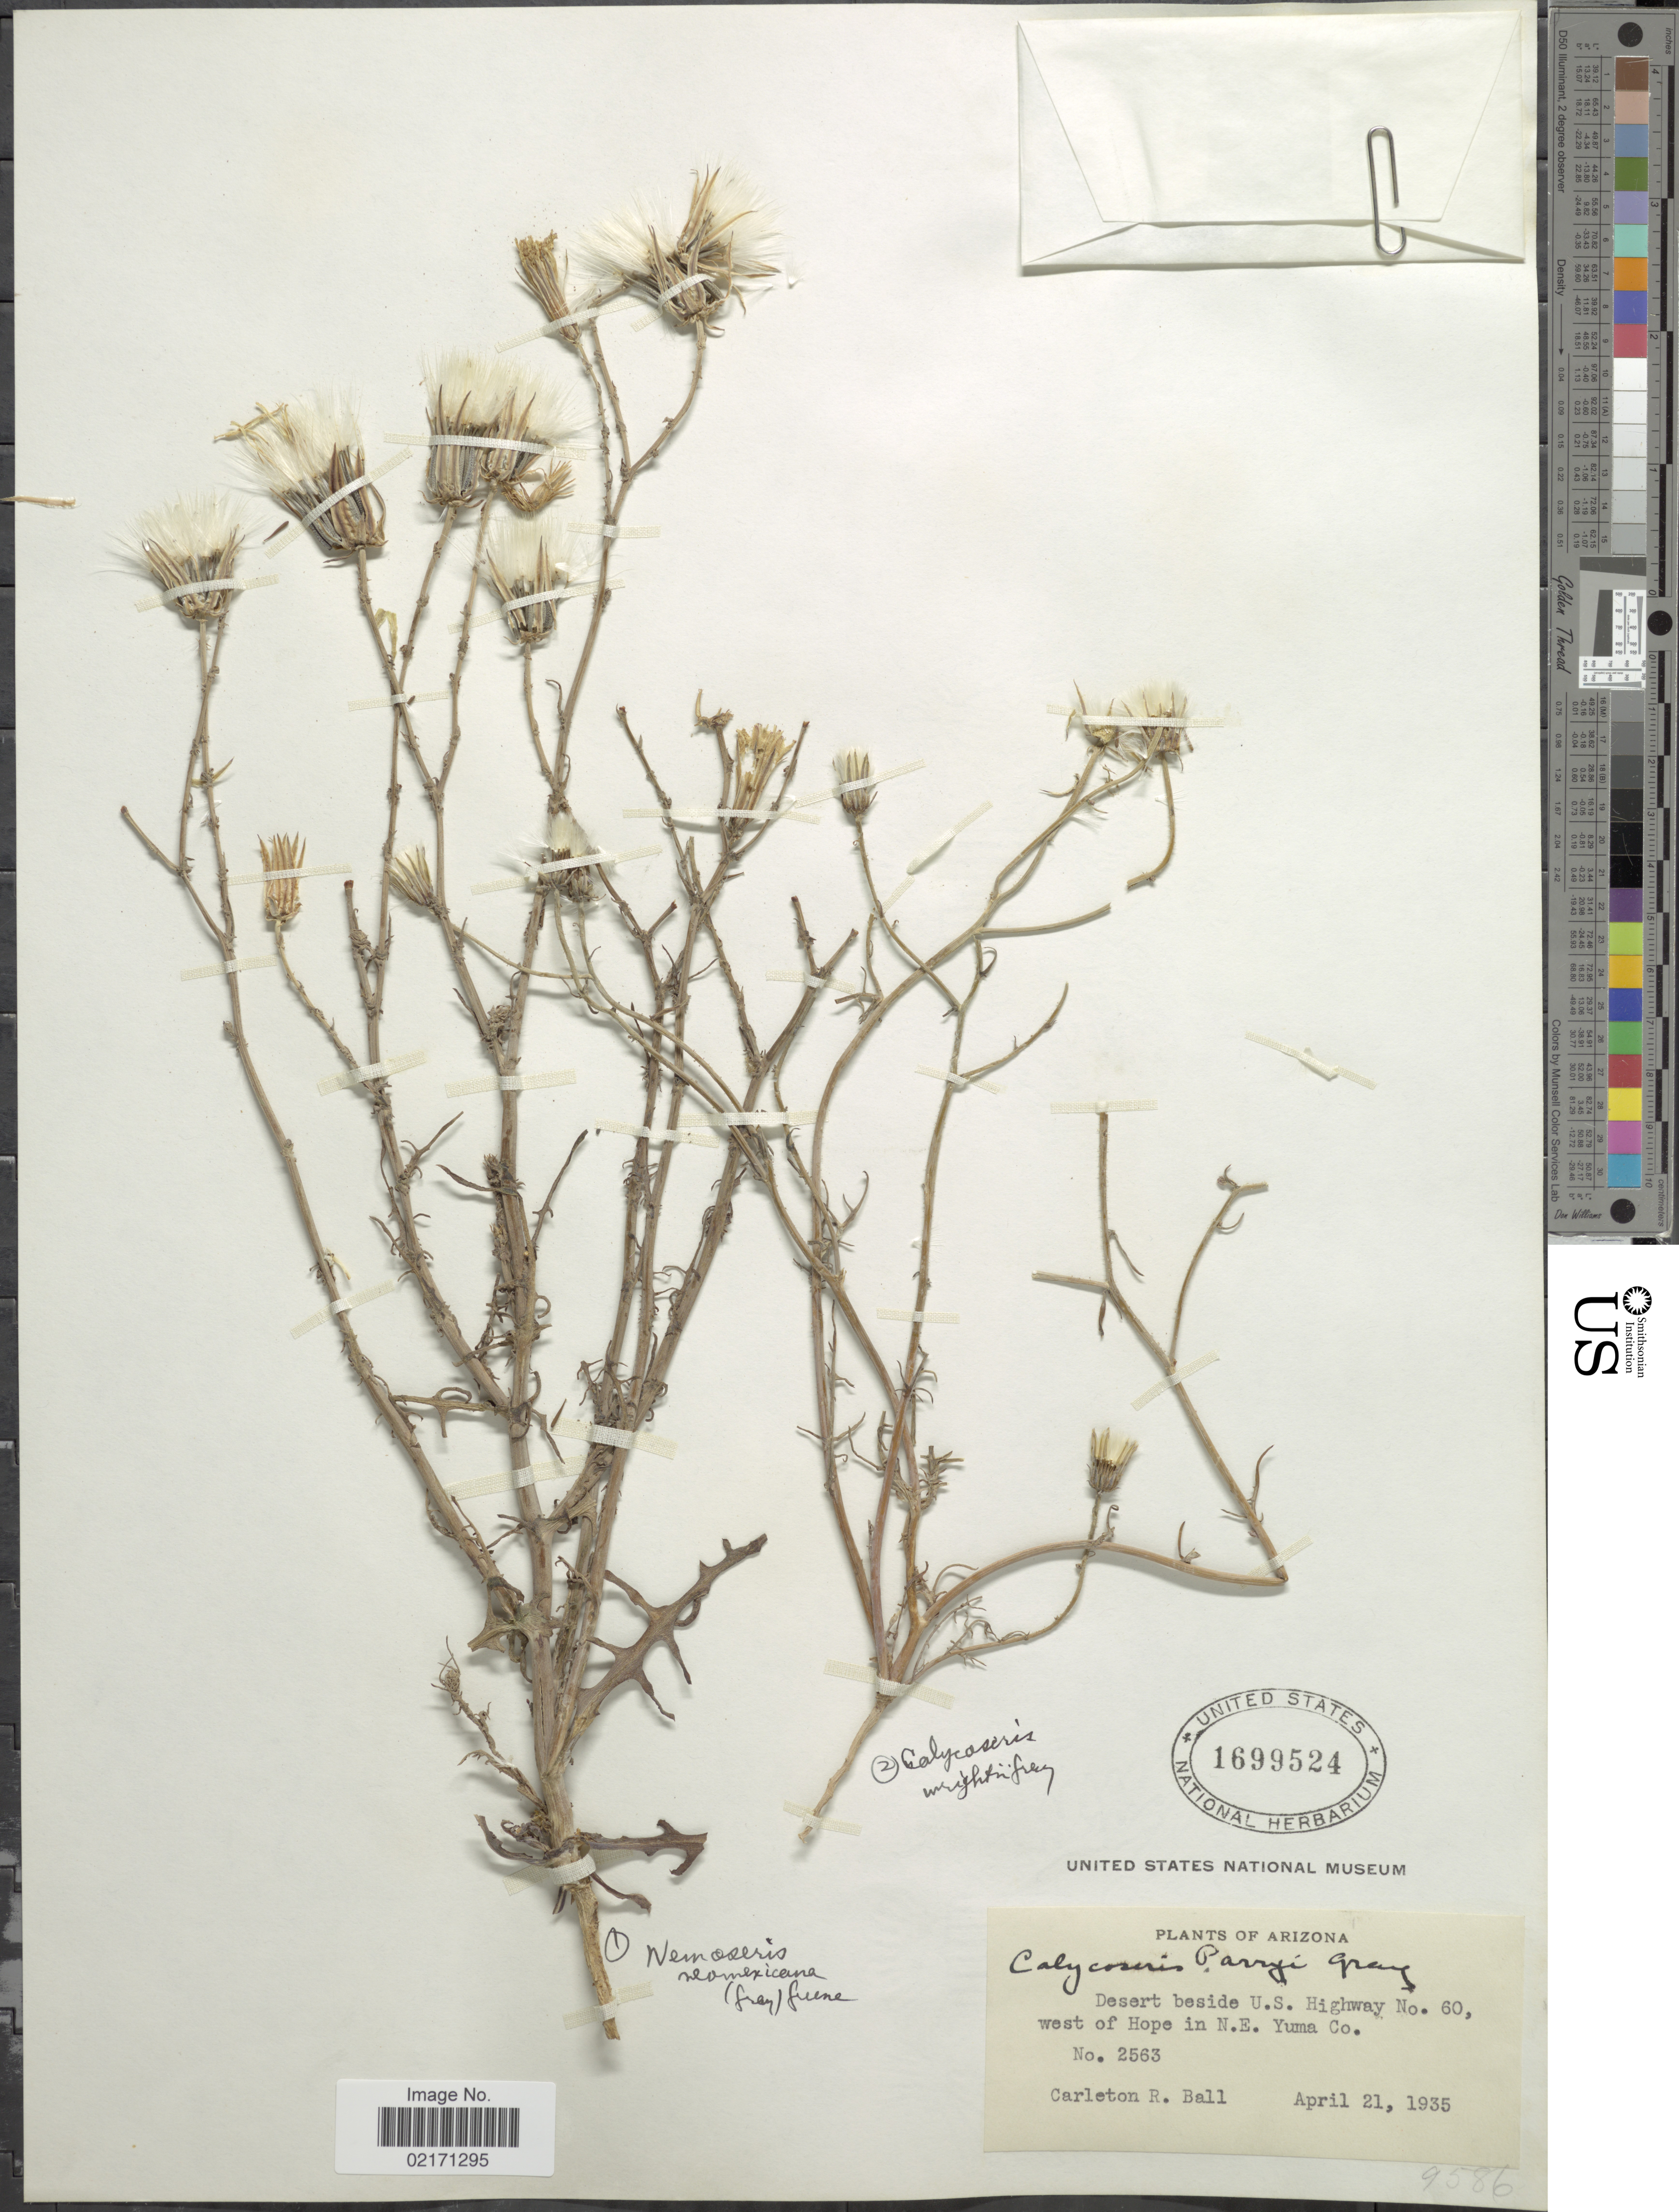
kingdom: Plantae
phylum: Tracheophyta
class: Magnoliopsida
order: Asterales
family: Asteraceae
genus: Calycoseris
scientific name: Calycoseris wrightii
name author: A. Gray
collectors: C. R. Ball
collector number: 2563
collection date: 1935-04-21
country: United States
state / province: Arizona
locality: Desert beside U.S. Highway No. 60 west of Hope in N.E. Yuma Co.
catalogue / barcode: US 1699524